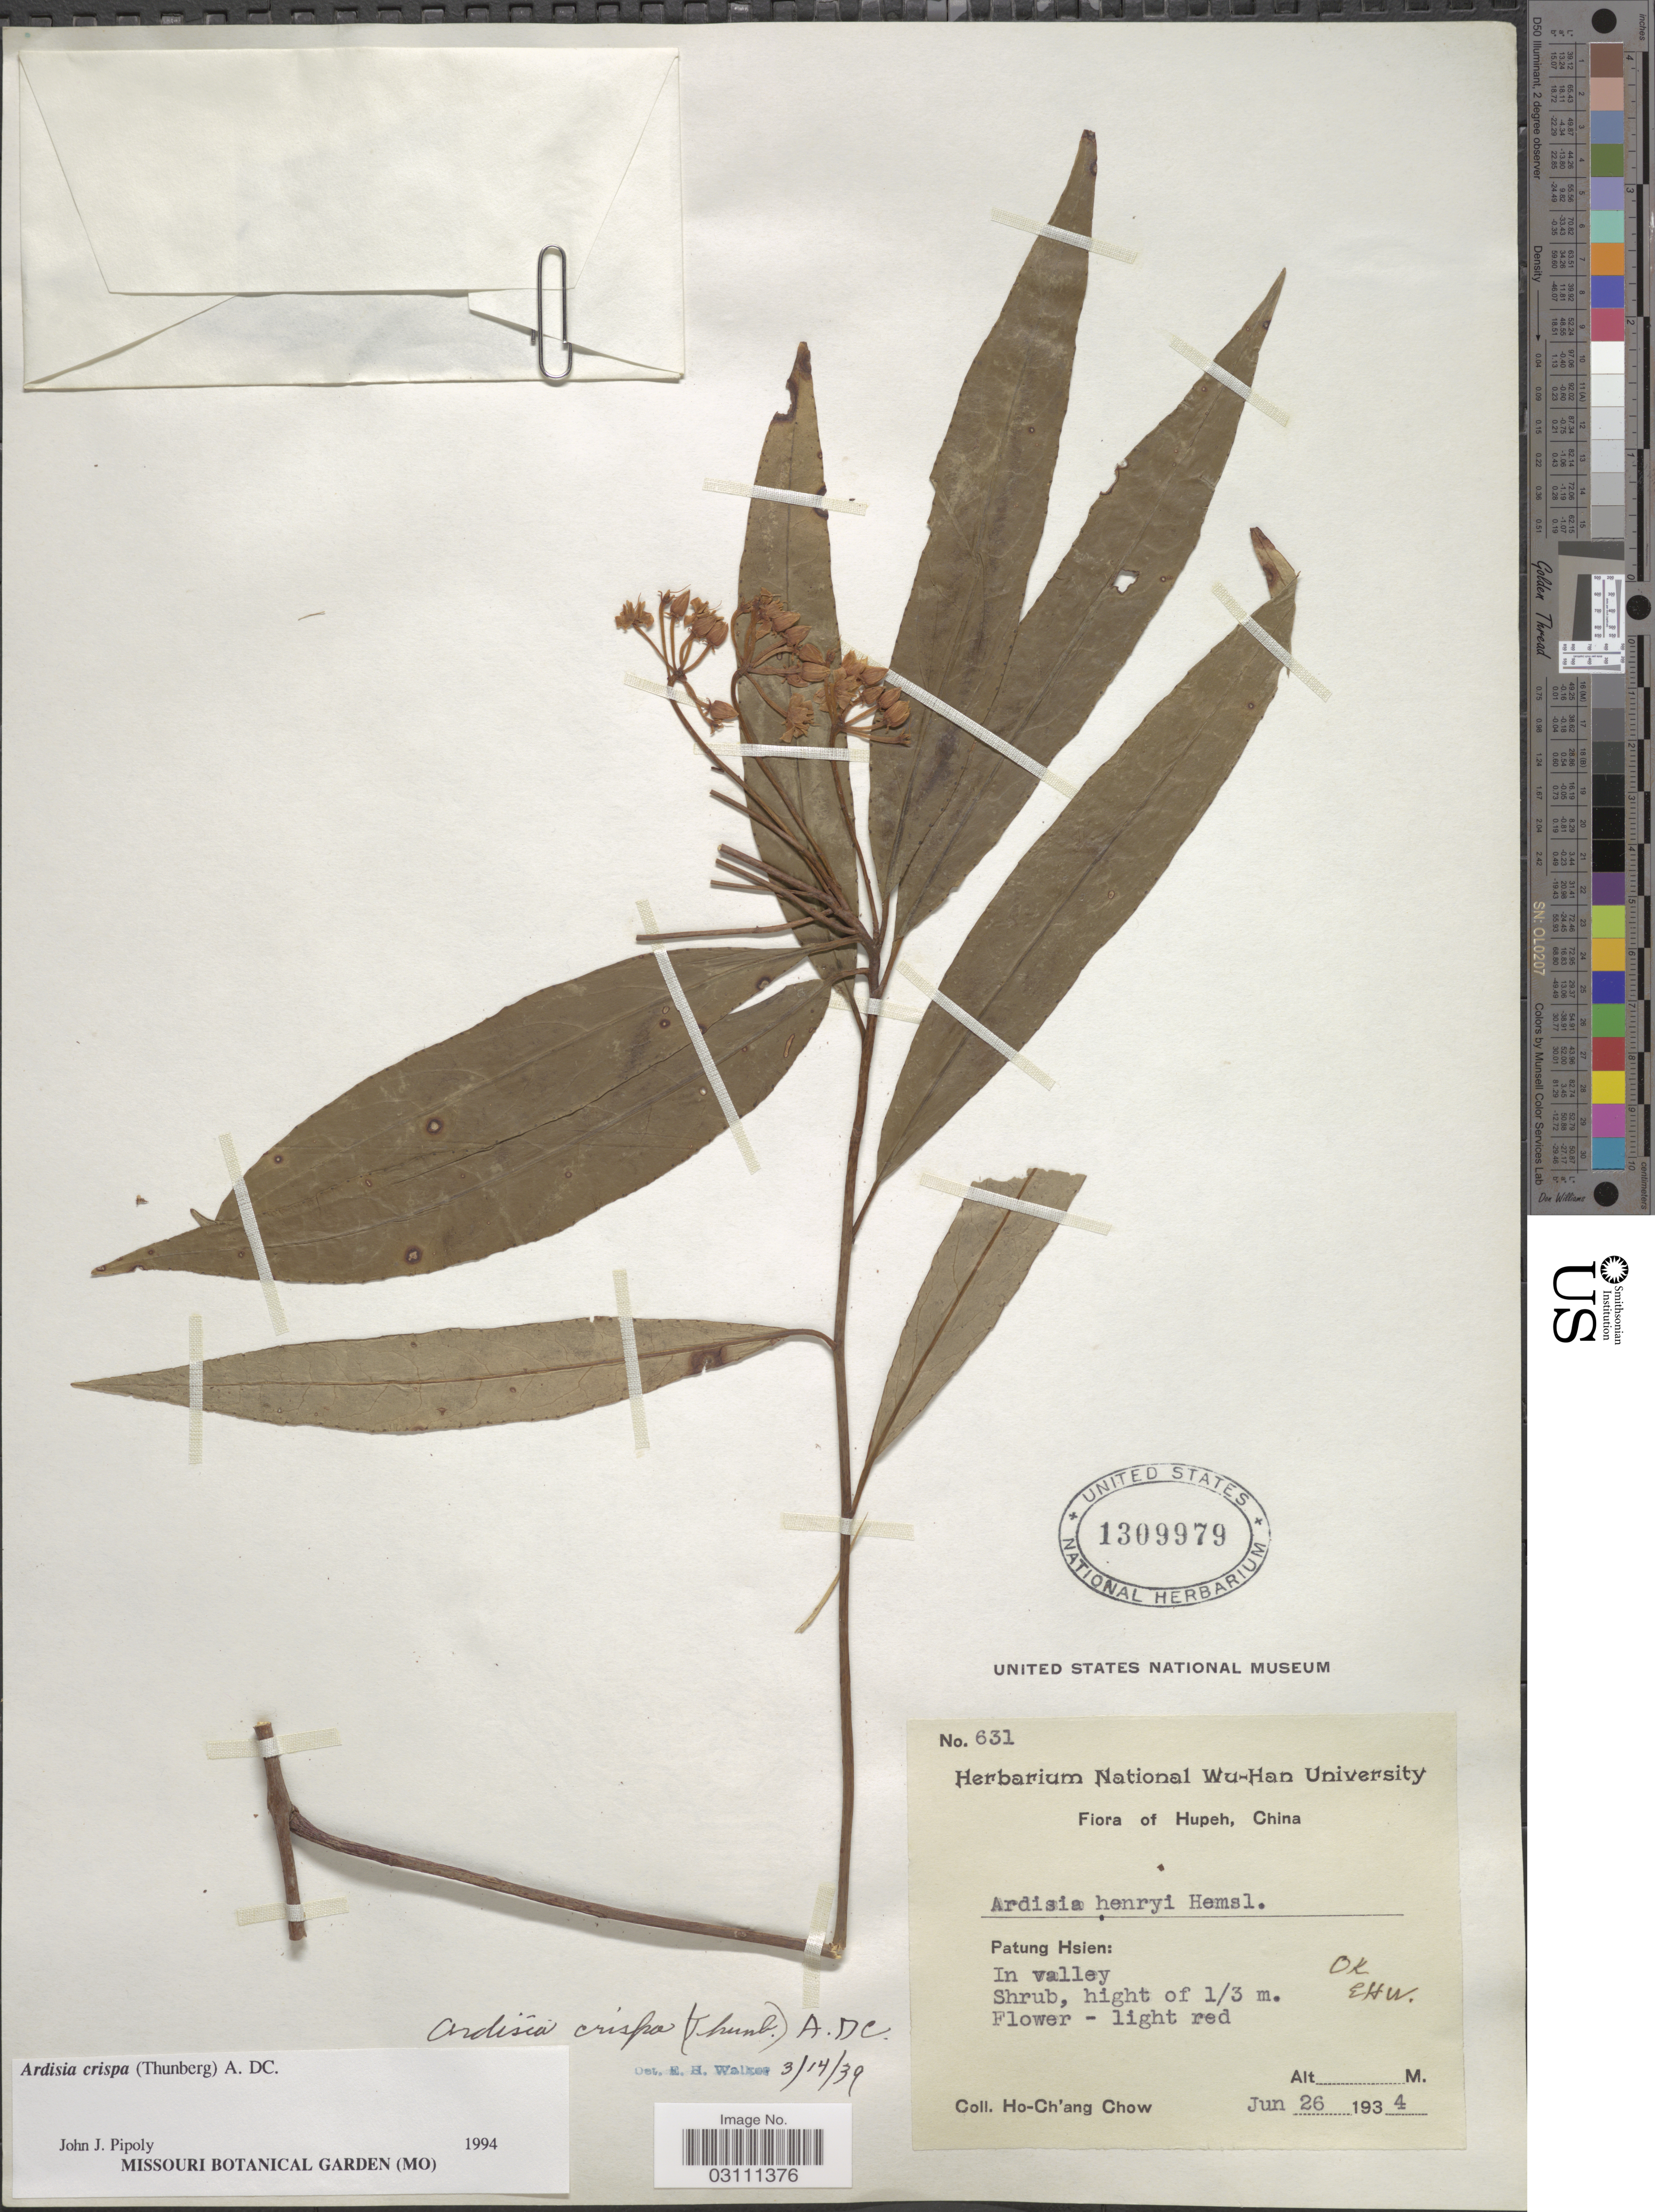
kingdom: Plantae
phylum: Tracheophyta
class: Magnoliopsida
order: Ericales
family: Primulaceae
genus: Ardisia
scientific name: Ardisia crispa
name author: (Thunb.) A. DC.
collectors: H. Chow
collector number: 631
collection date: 1934-06-26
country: China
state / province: Hubei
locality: Hupeh, Patung Hsien, In valley.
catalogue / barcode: US 1309979